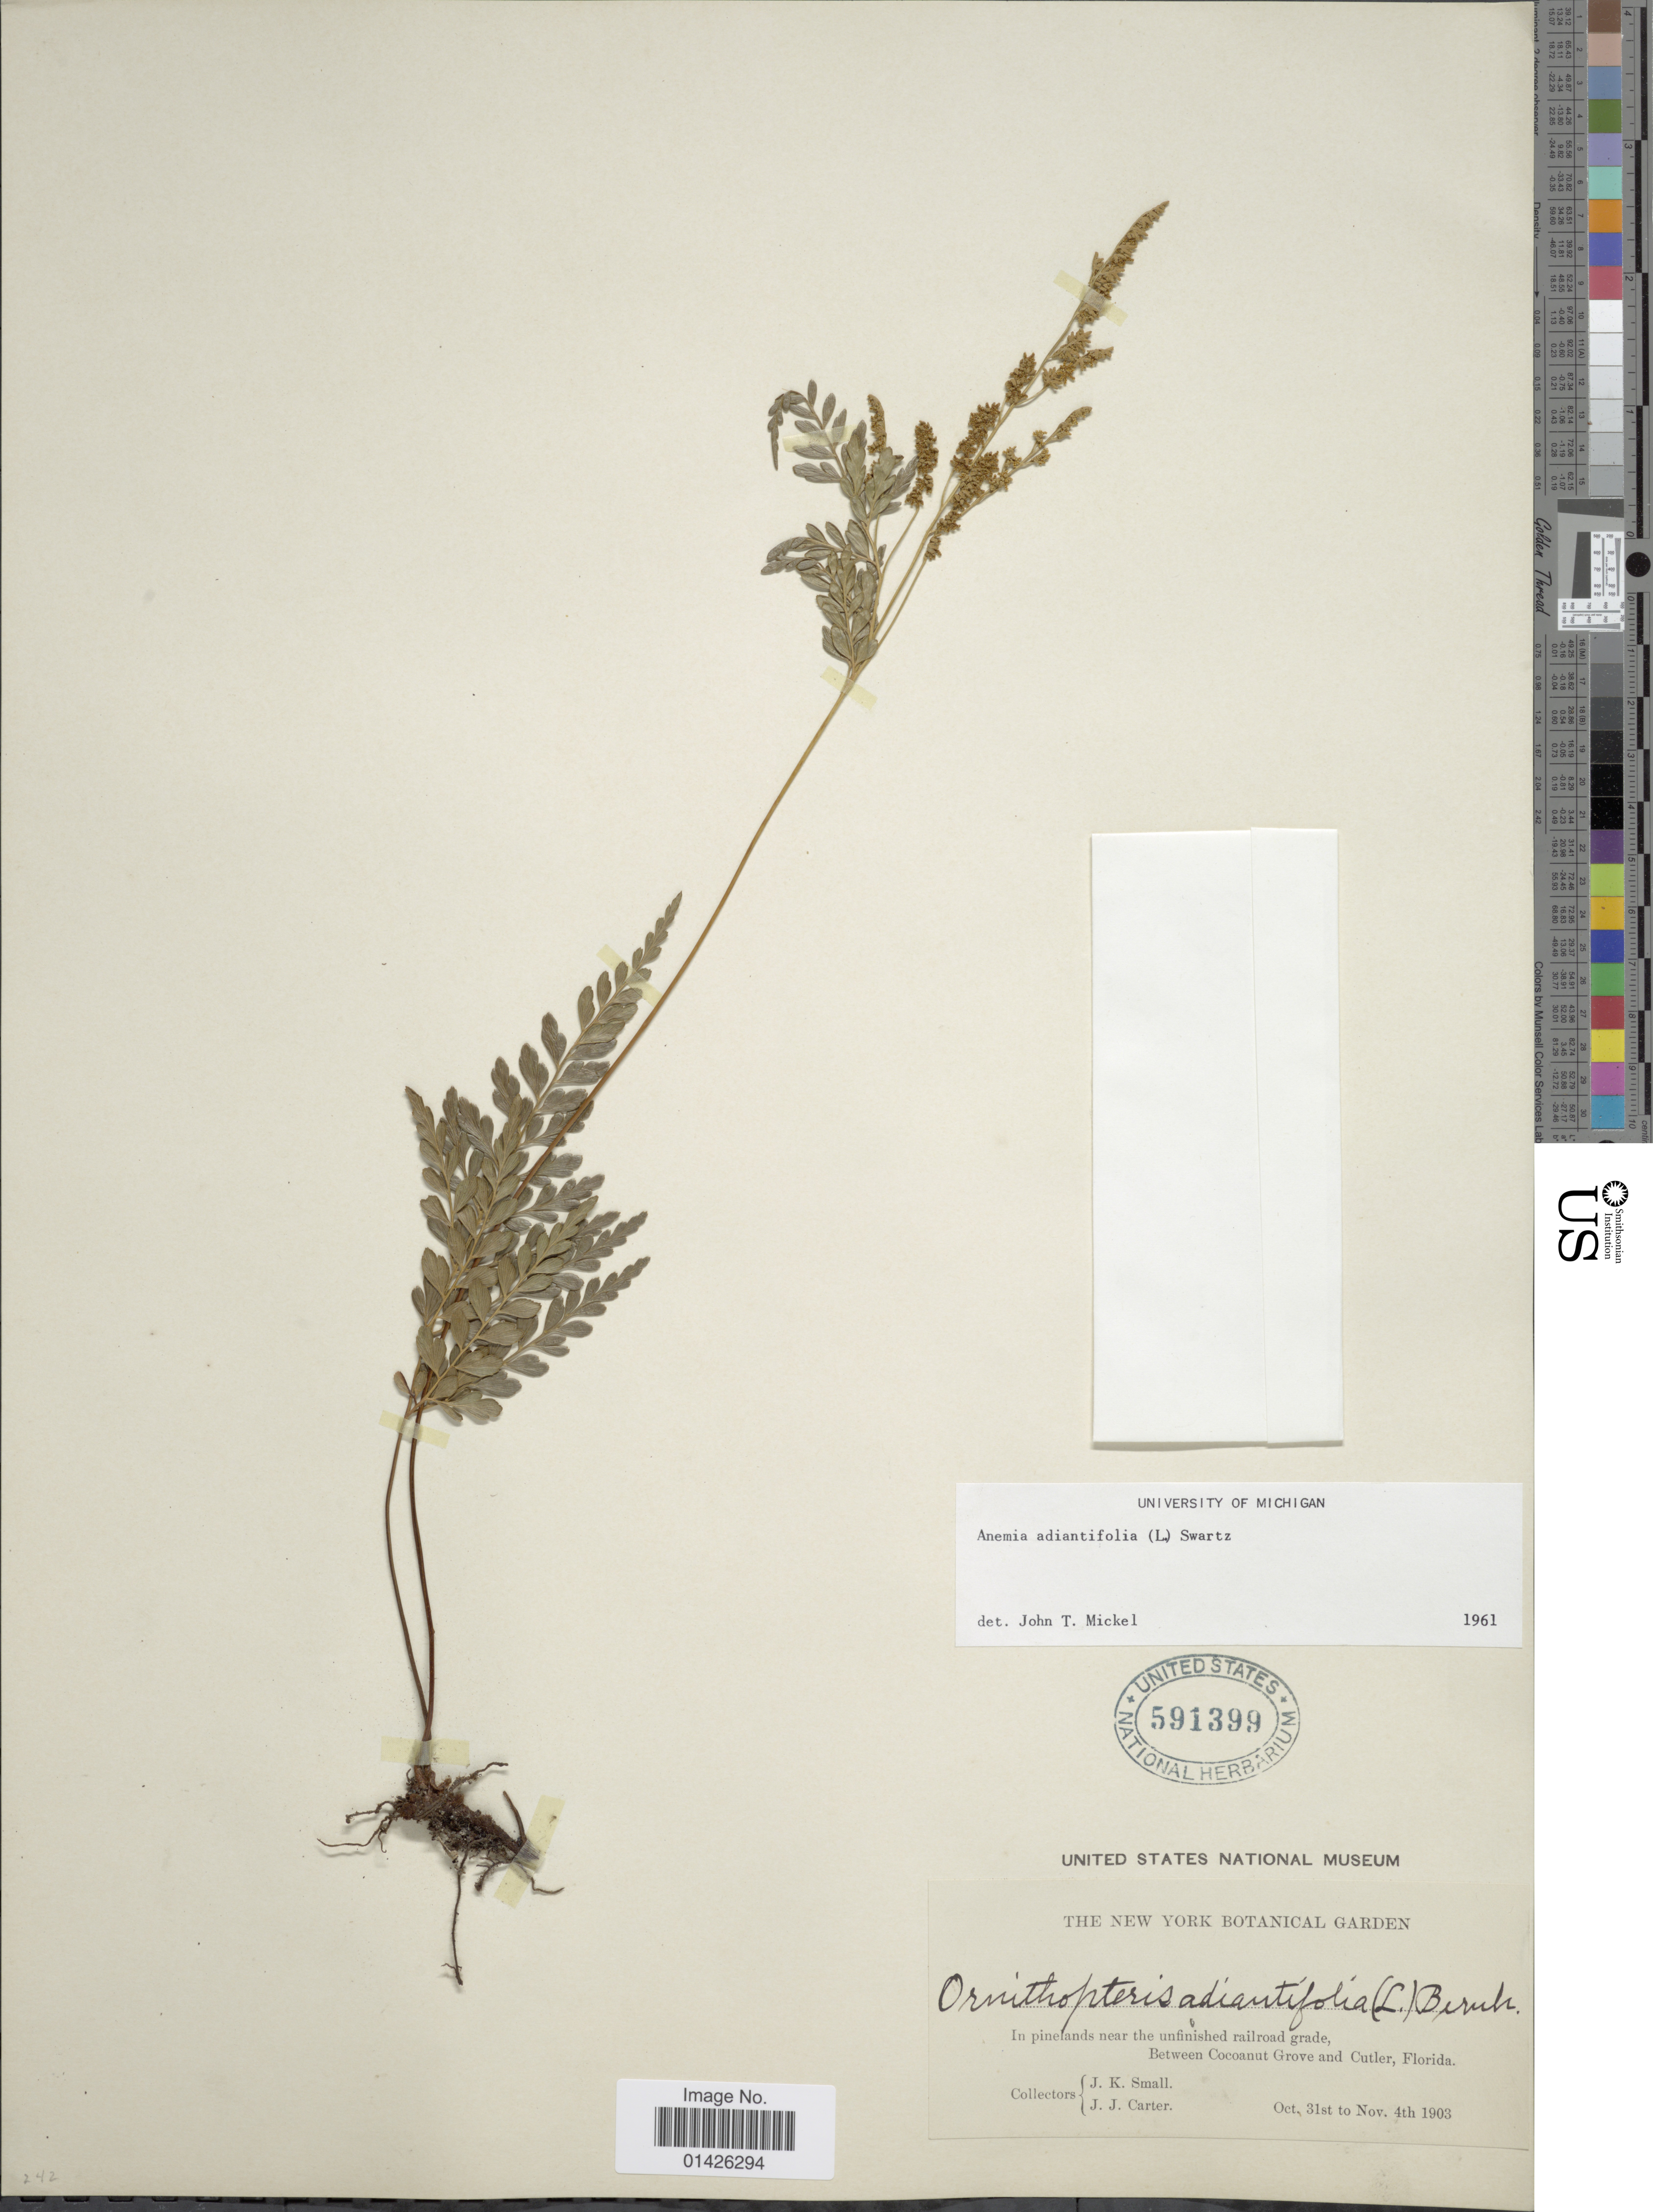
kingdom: Plantae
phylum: Tracheophyta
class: Polypodiopsida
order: Schizaeales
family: Anemiaceae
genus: Anemia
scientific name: Anemia adiantifolia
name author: (L.) Sw.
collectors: J. K. Small & J. Carter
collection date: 1903-10-31/1903-11-04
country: United States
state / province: Florida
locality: In pinelands near the unfinishes railroad grade, Between Cocoanut Grove and Cutler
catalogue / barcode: US 591399